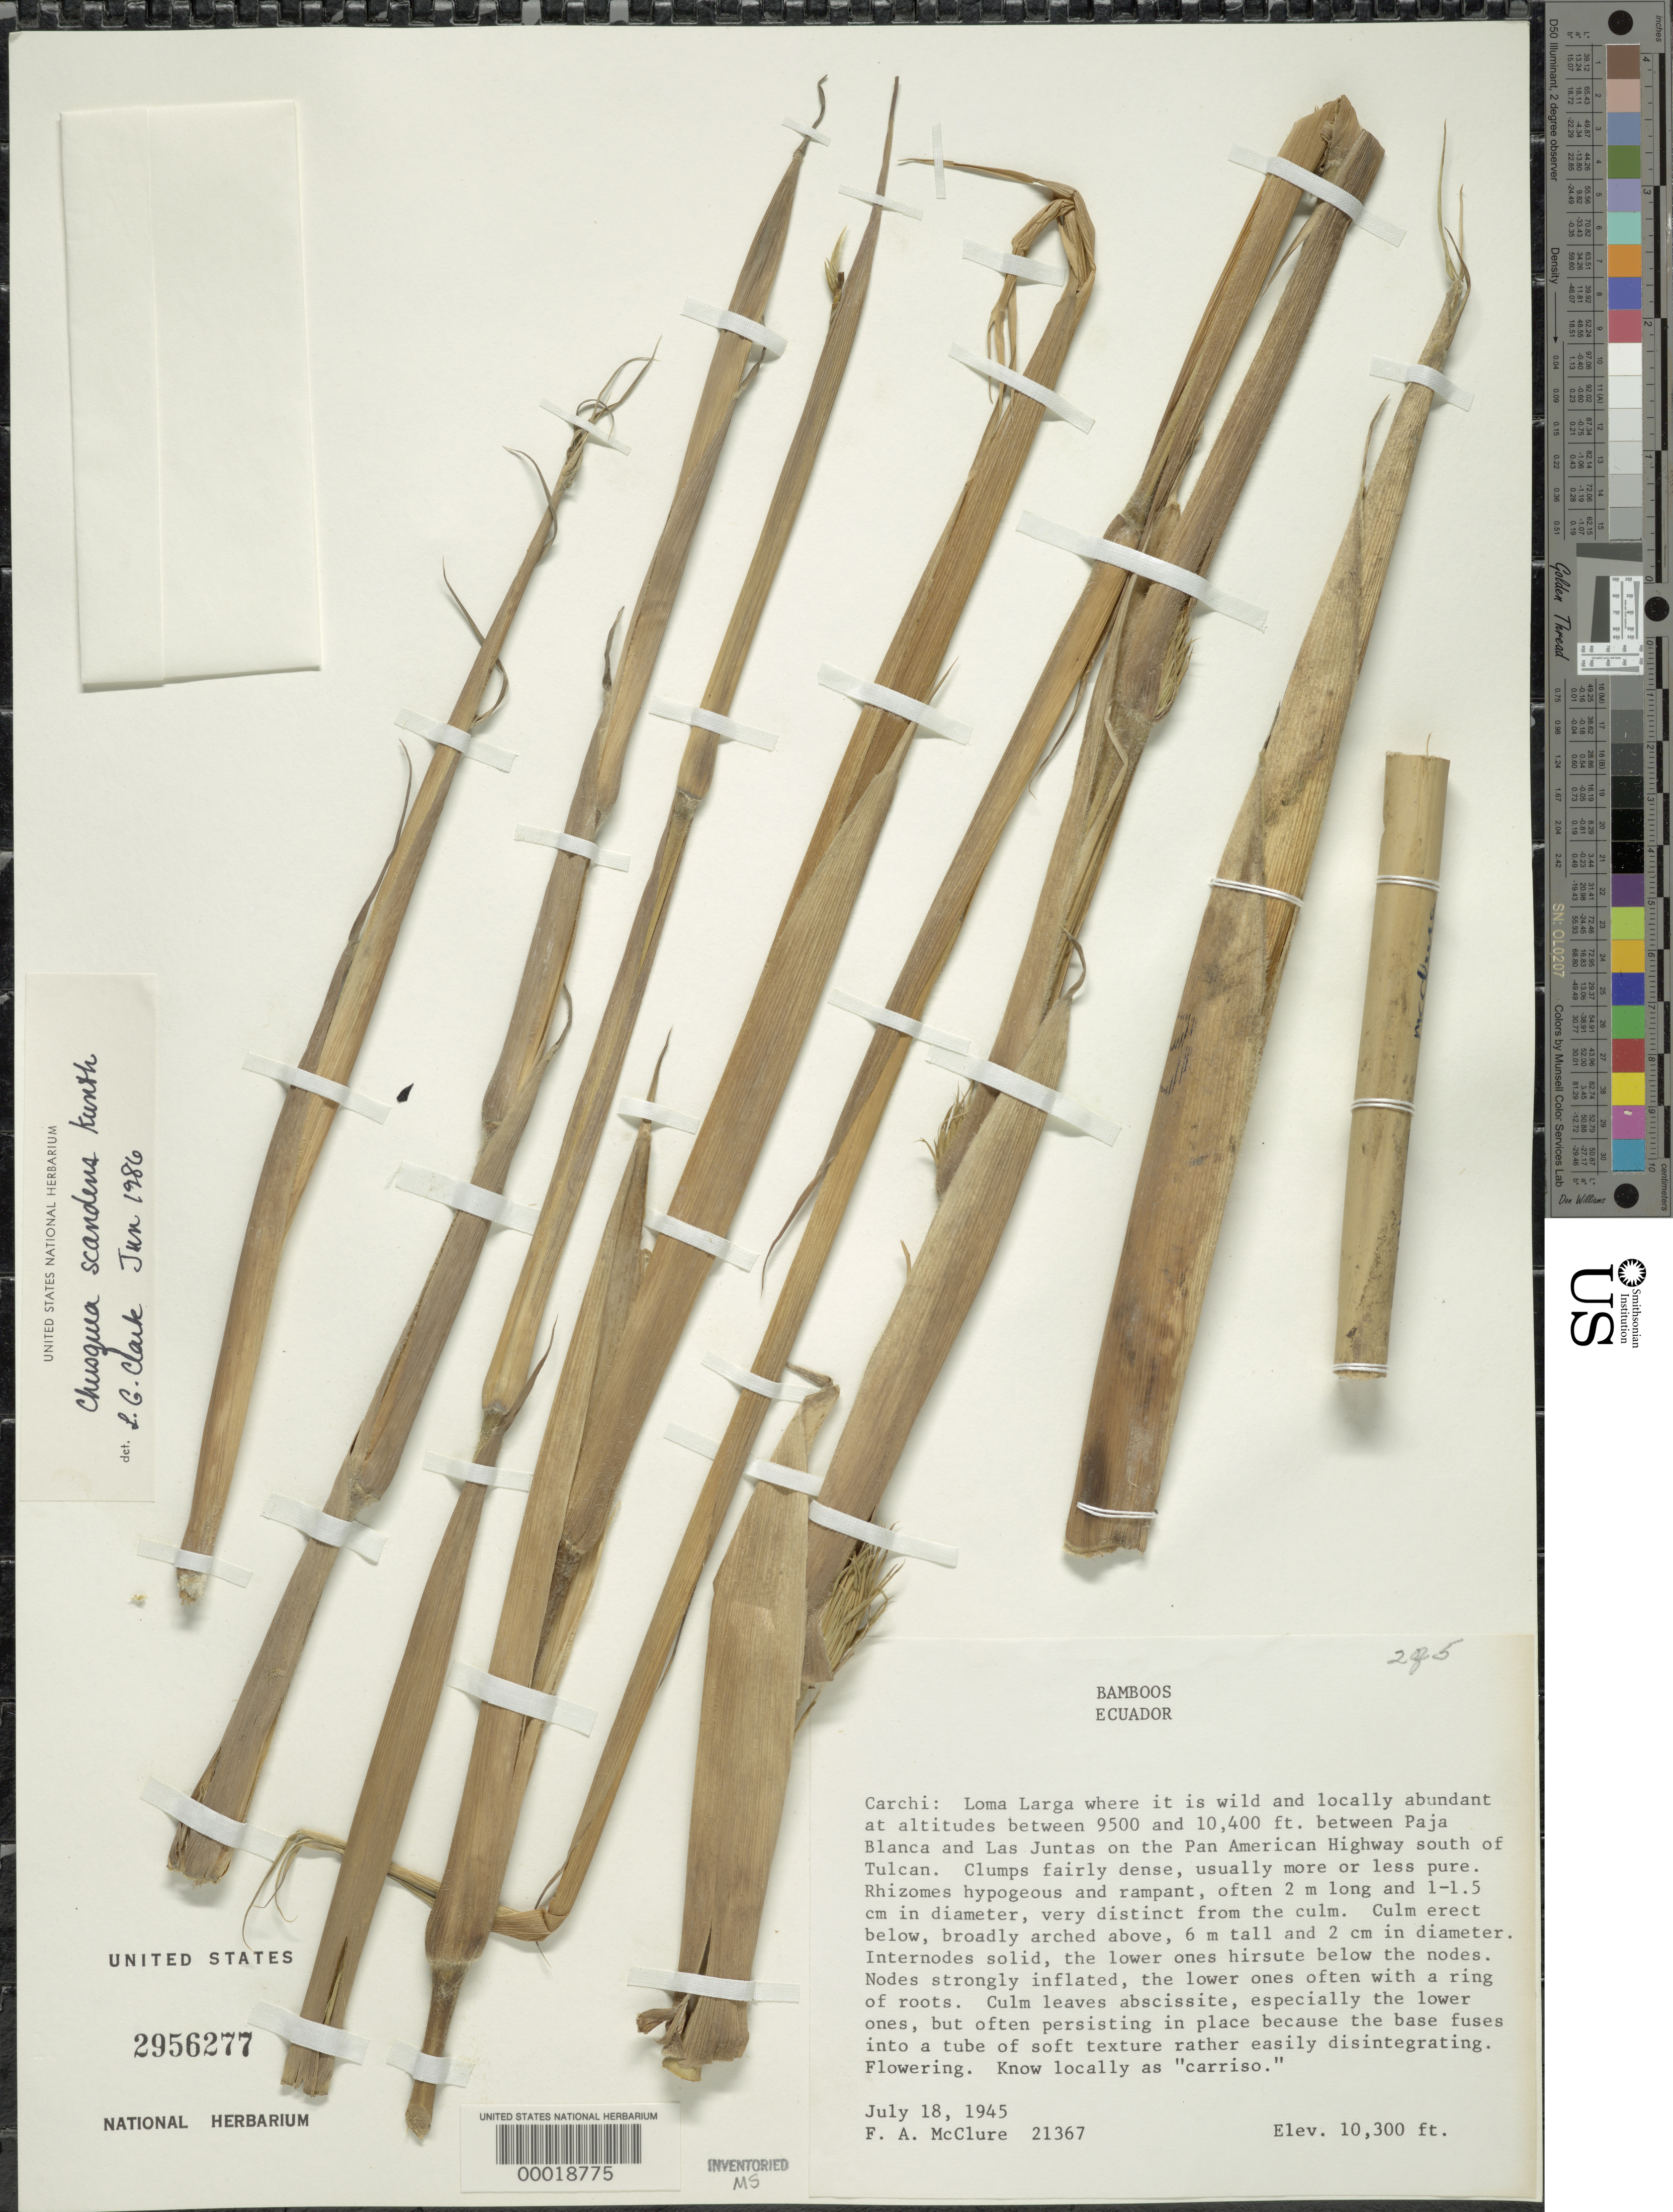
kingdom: Plantae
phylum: Tracheophyta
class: Liliopsida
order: Poales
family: Poaceae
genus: Chusquea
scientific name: Chusquea scandens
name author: Kunth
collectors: F. A. McClure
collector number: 21367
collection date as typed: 18 Jul 1945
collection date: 1945-07-18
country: Ecuador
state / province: Carchi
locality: Loma Larga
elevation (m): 3139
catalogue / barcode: US 2956277